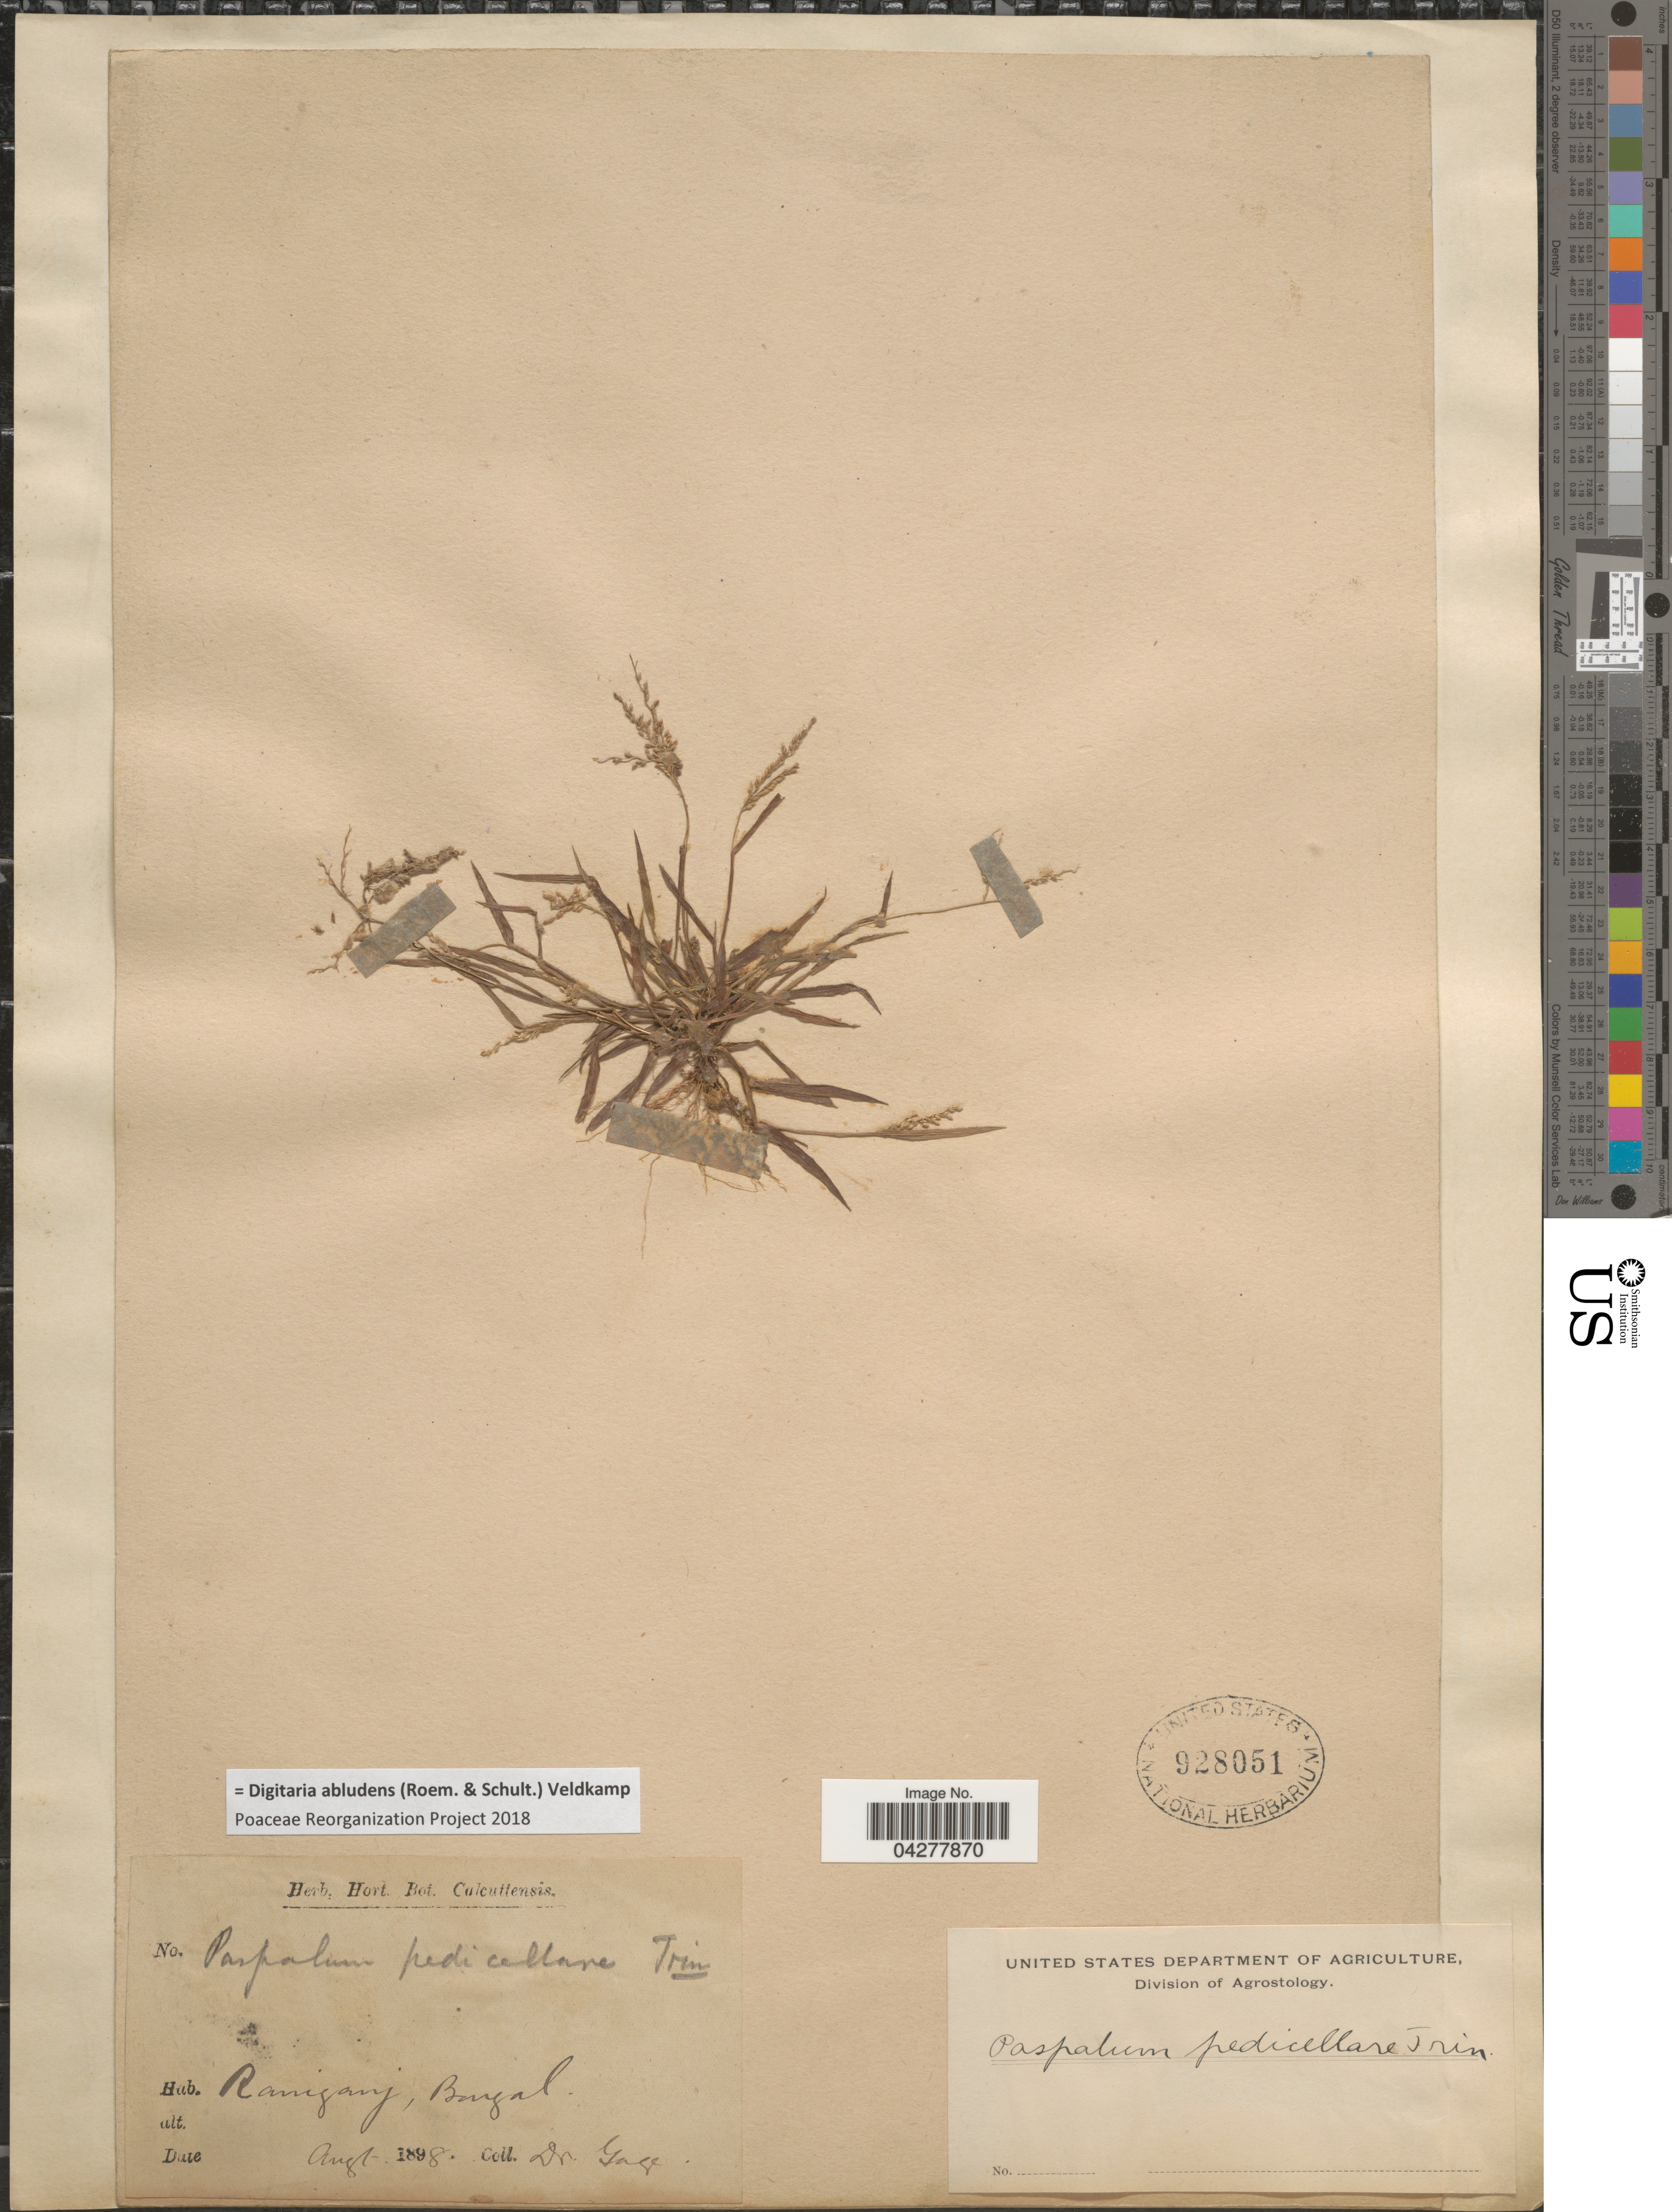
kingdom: Plantae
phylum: Tracheophyta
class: Liliopsida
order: Poales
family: Poaceae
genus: Digitaria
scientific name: Digitaria abludens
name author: (Roem. & Schult.) Veldkamp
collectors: Gage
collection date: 1898-08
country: India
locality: Raniganj, Bengal.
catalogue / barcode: US 928051